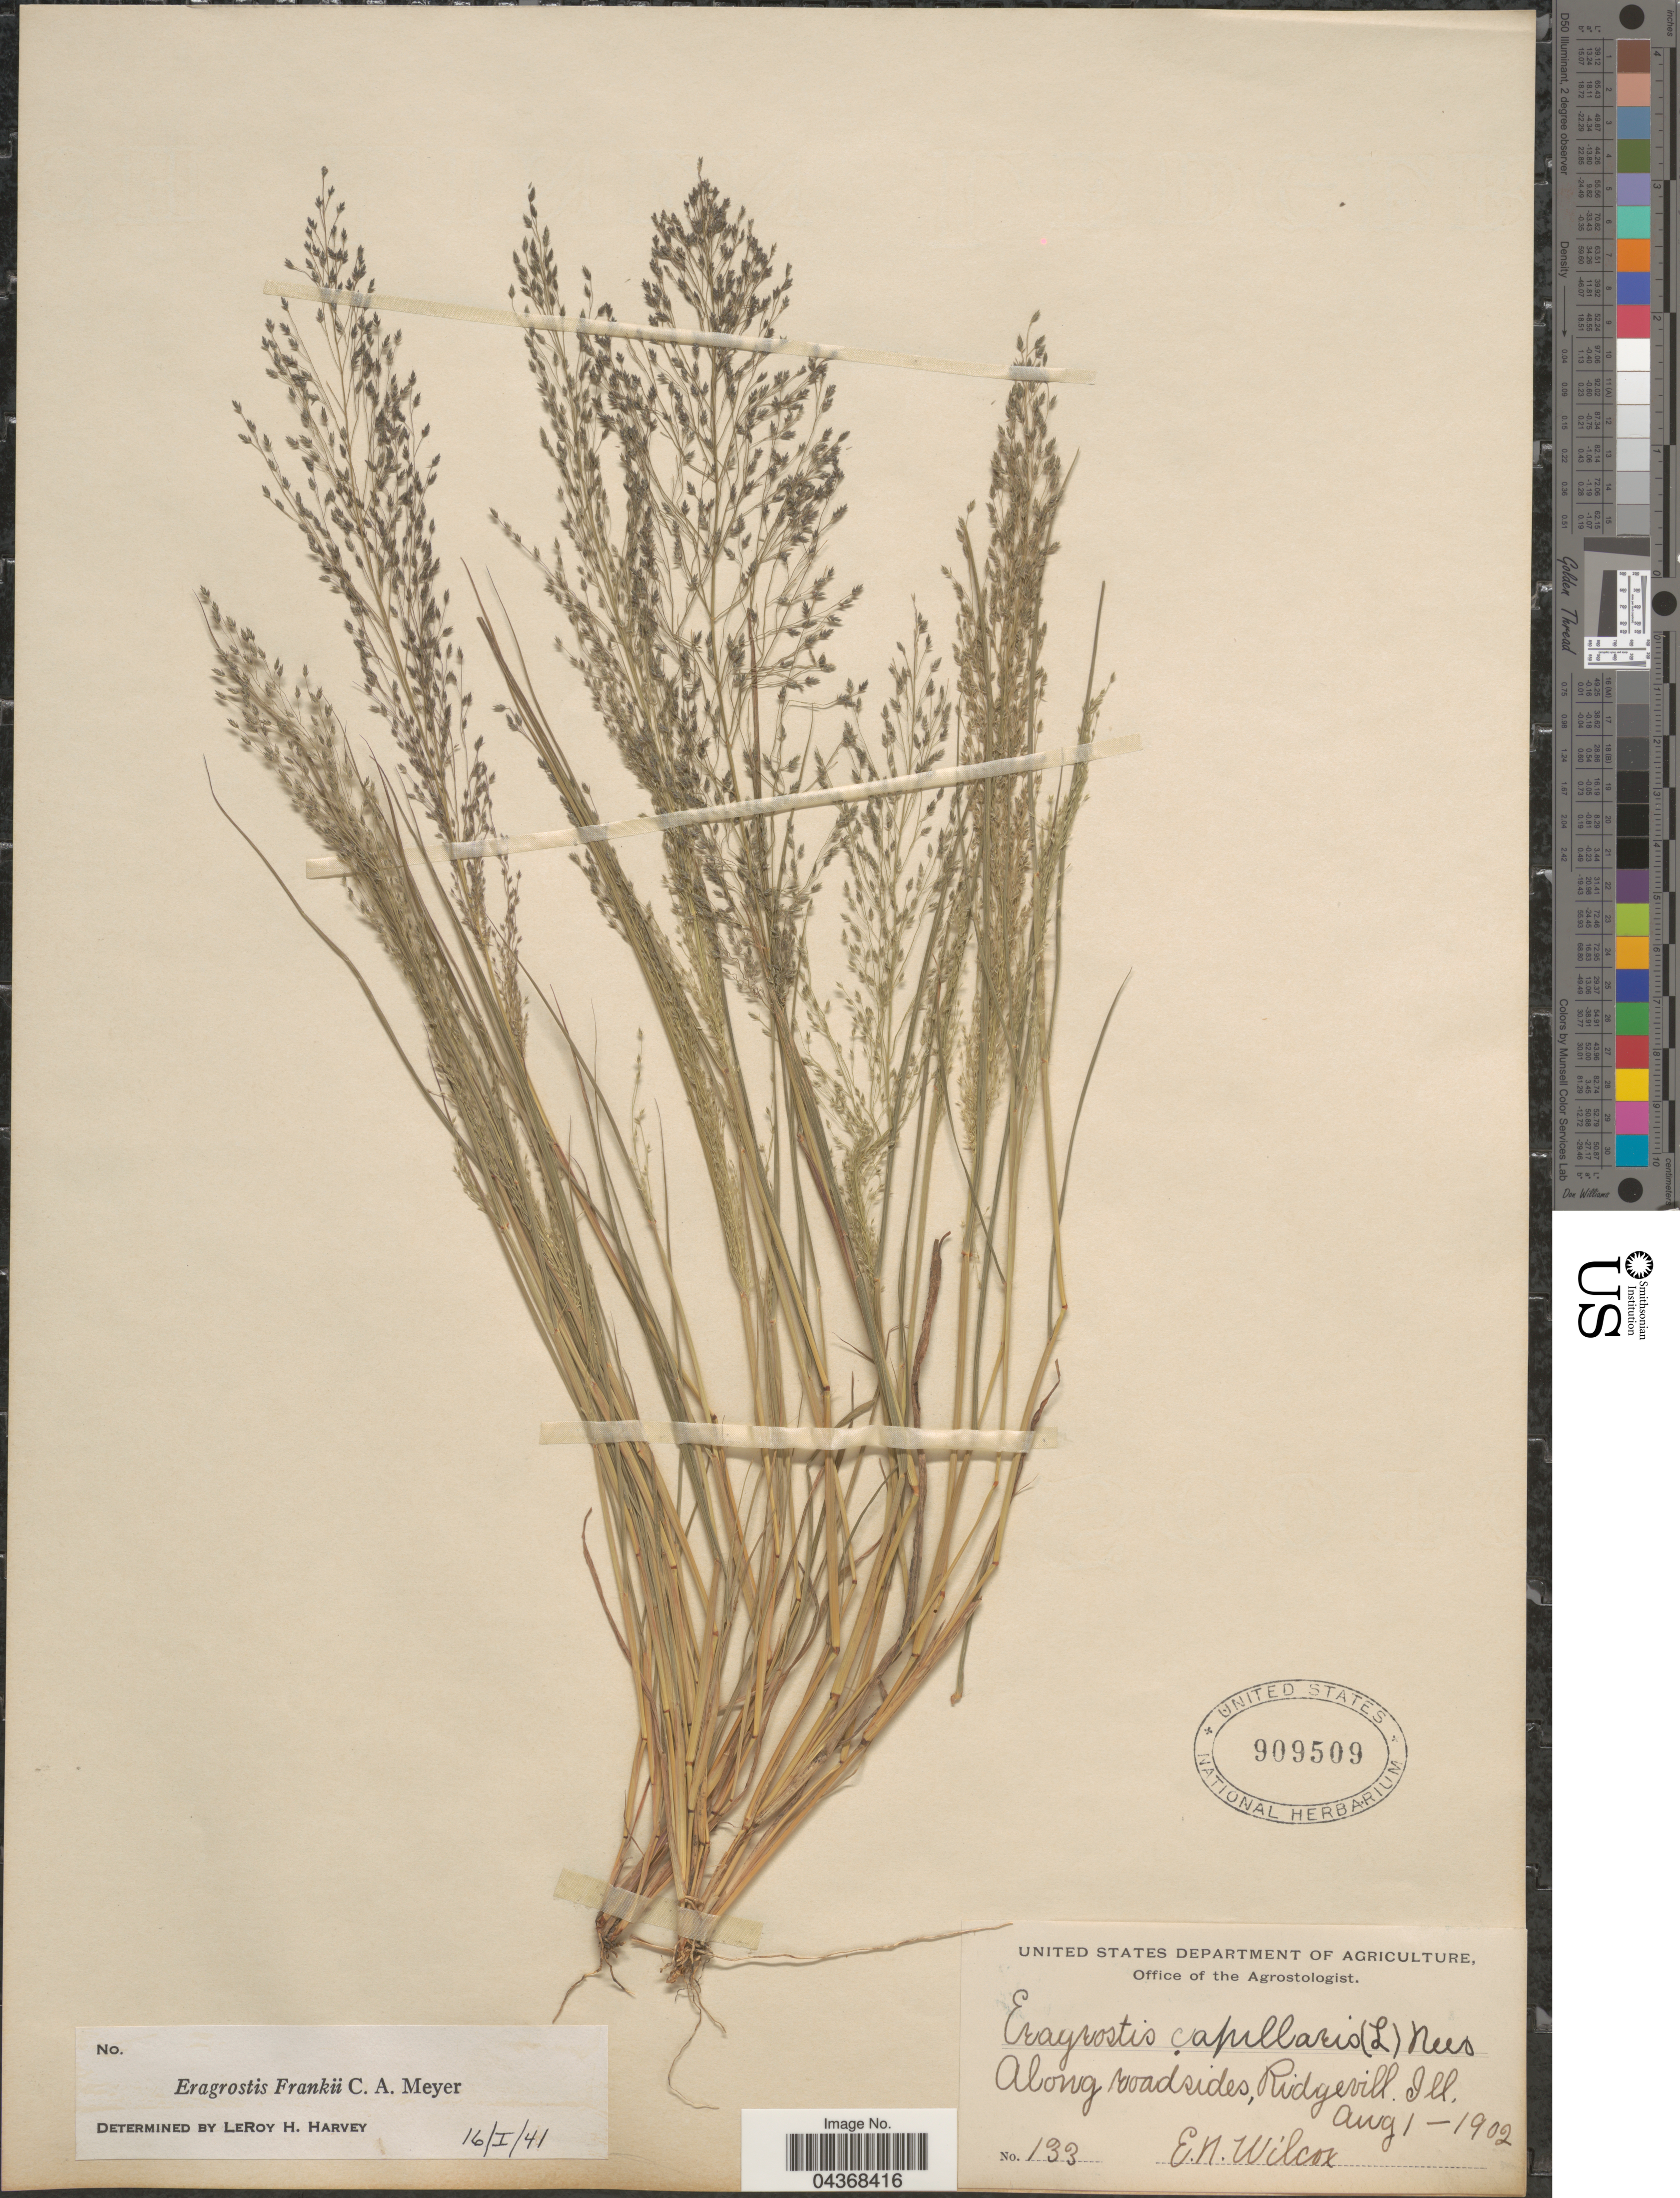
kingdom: Plantae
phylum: Tracheophyta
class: Liliopsida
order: Poales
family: Poaceae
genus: Eragrostis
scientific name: Eragrostis frankii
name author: C.A. Mey. ex Steud.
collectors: E. Wilcox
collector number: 133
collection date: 1902-08-01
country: United States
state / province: Illinois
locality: Along roadsides, Ridgevill.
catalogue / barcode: US 909509